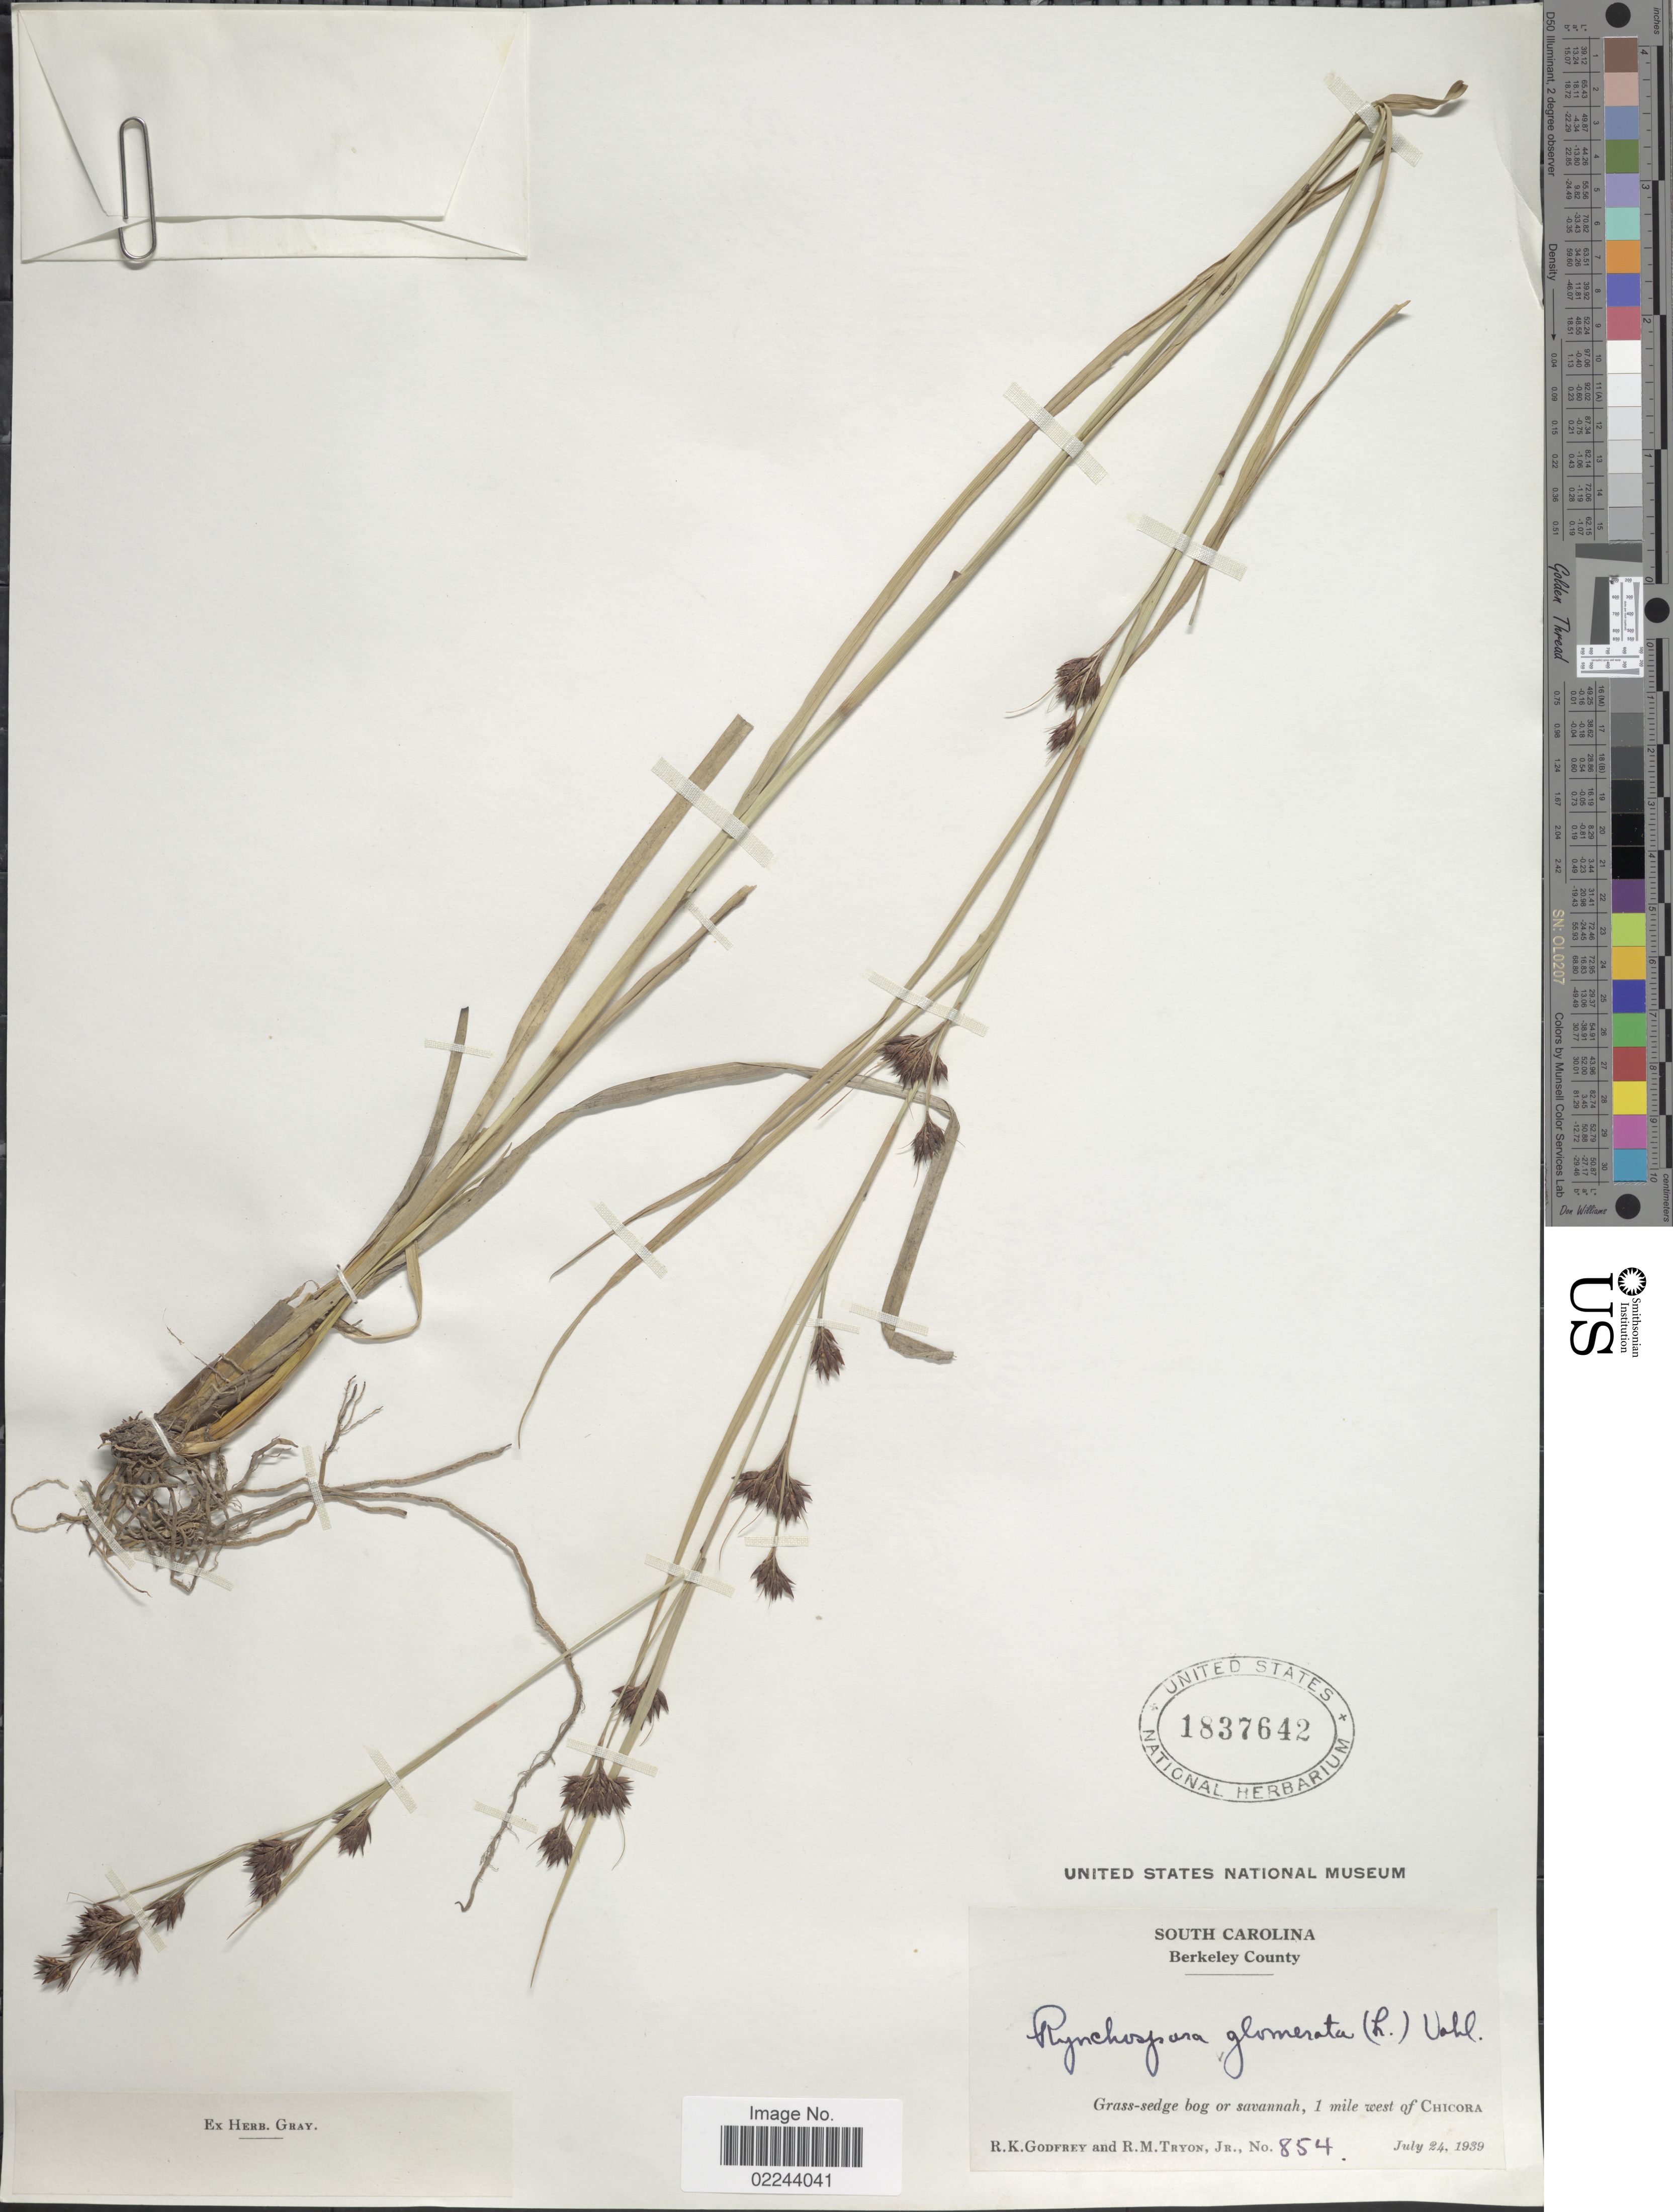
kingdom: Plantae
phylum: Tracheophyta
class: Liliopsida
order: Poales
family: Cyperaceae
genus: Rhynchospora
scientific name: Rhynchospora glomerata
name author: (L.) Vahl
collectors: R. K. Godfrey & R. M. Tryon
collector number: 854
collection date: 1939-07-24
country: United States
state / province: South Carolina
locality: Berkeley County, 1 mile west of Chicora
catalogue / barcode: US 1837642